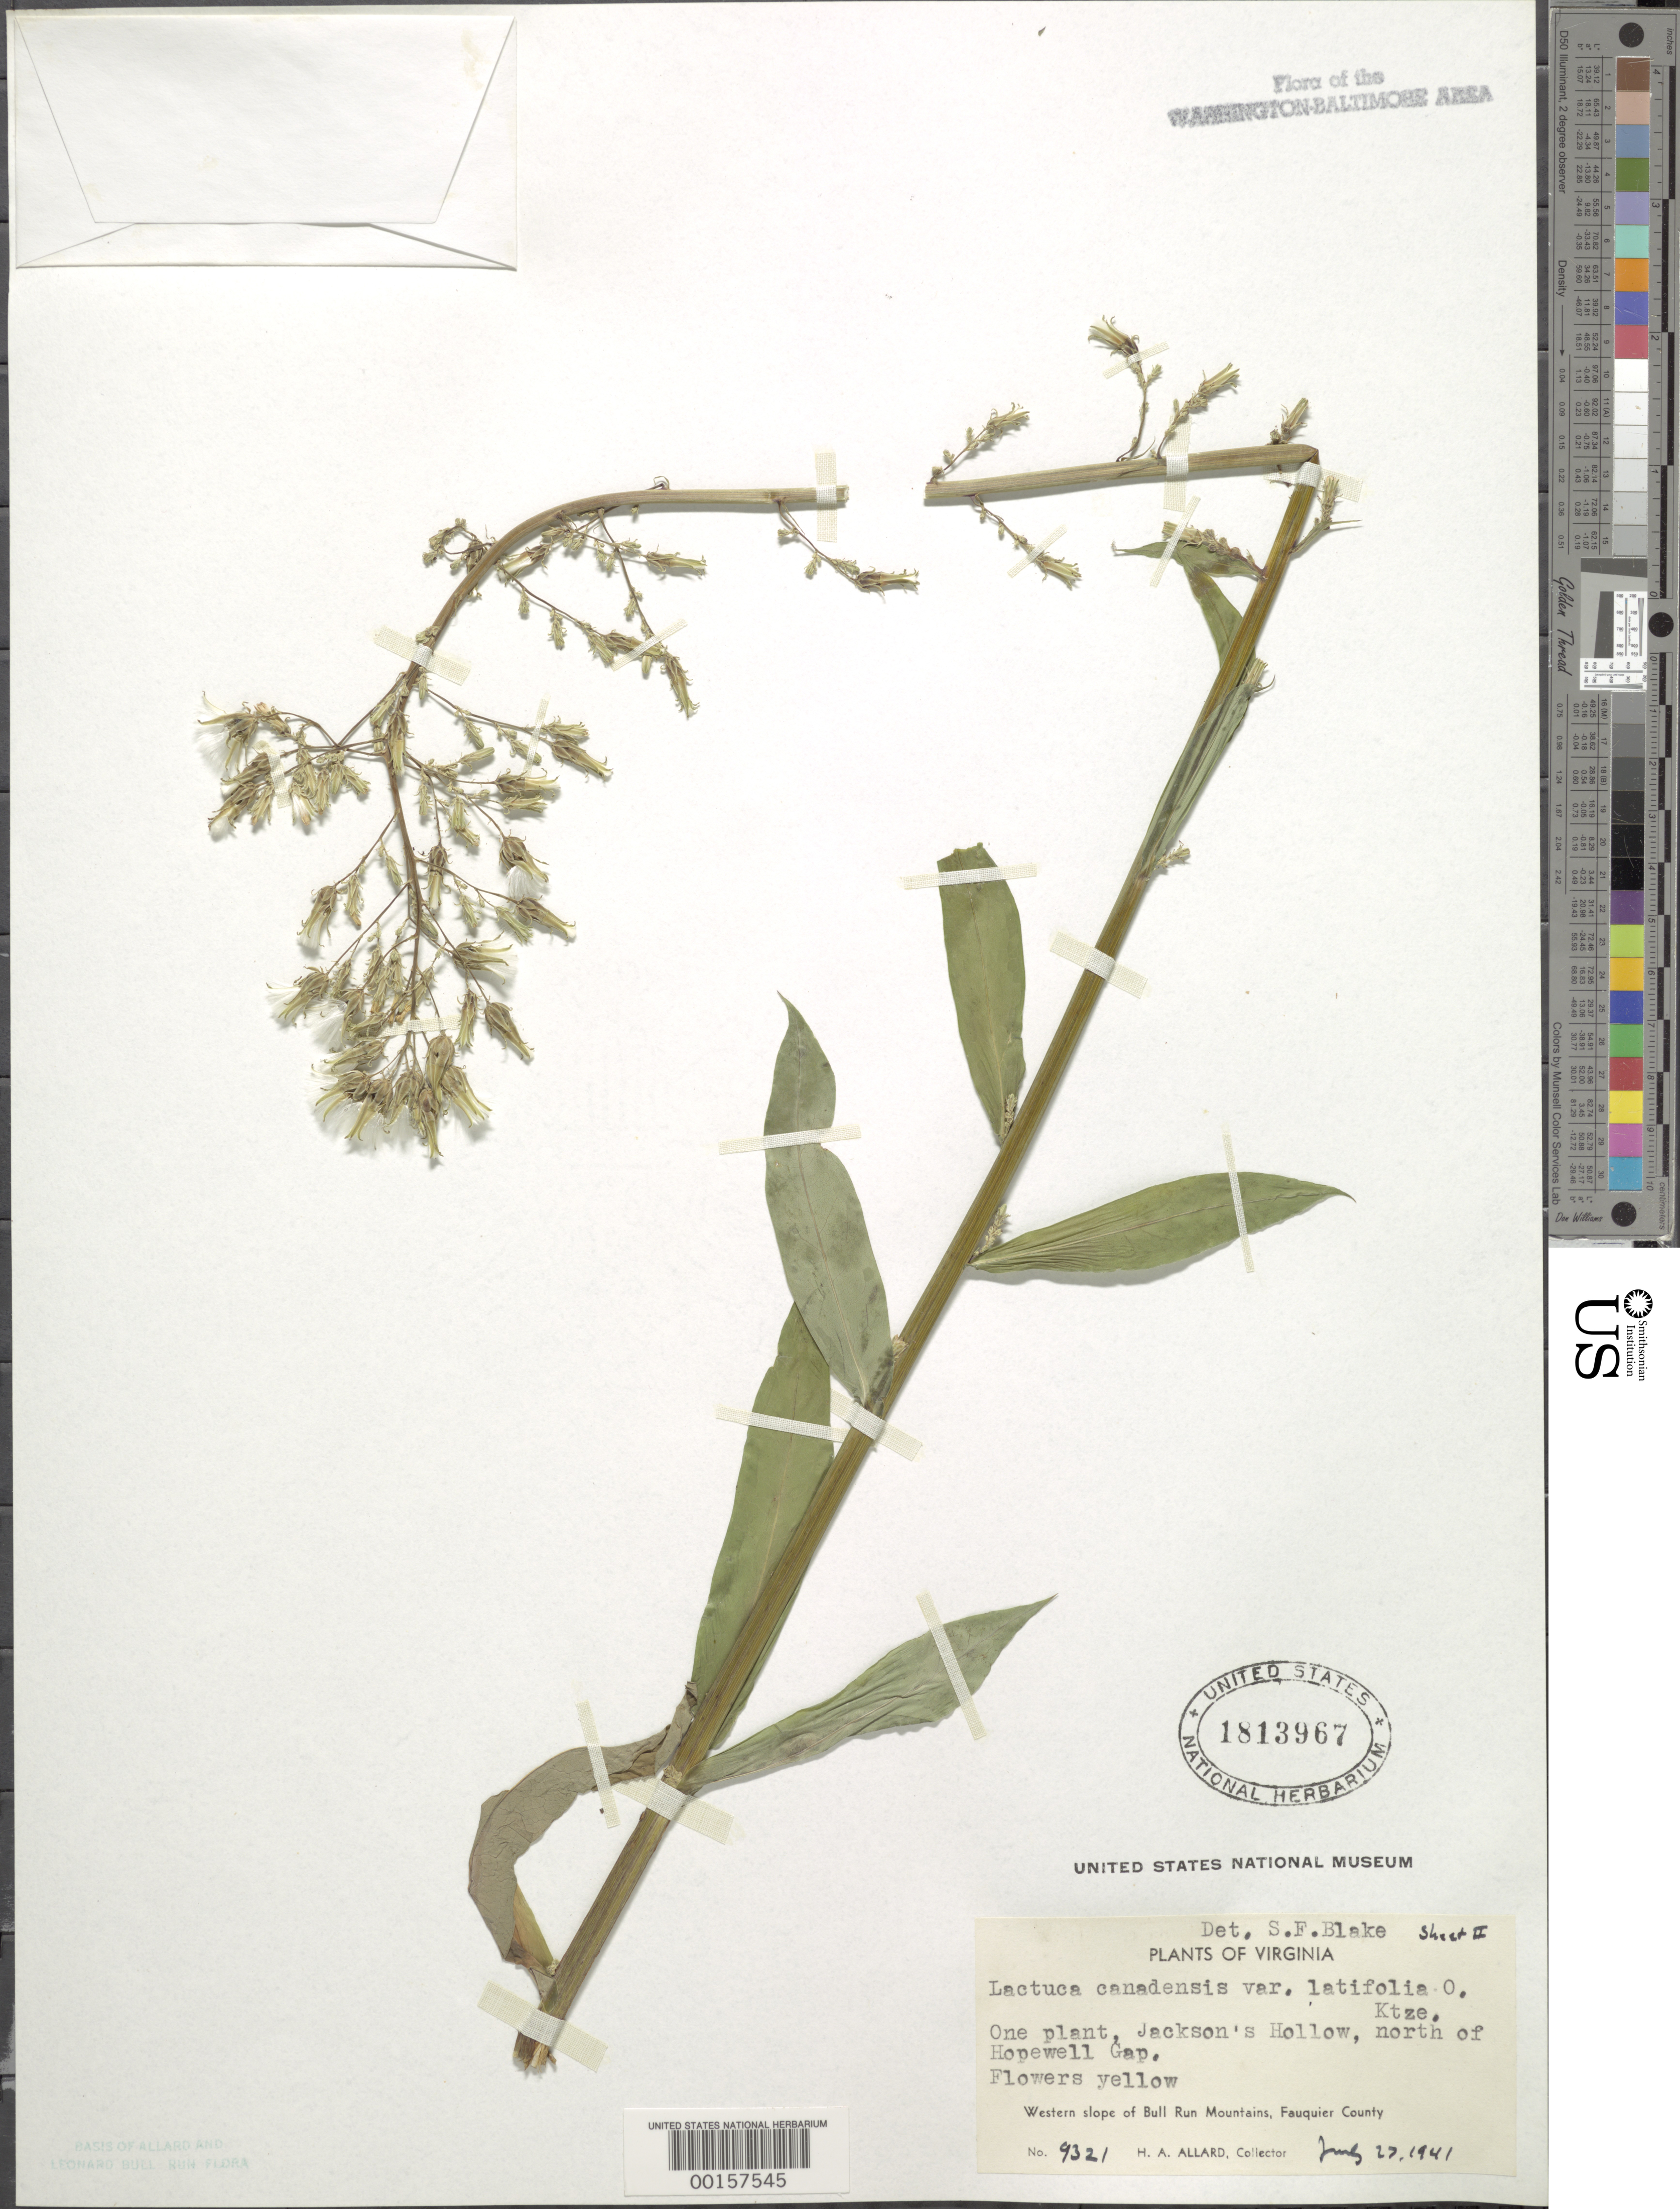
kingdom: Plantae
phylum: Tracheophyta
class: Magnoliopsida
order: Asterales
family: Asteraceae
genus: Lactuca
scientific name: Lactuca canadensis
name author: L.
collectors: H. A. Allard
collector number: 9321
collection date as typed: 27 Jul 1941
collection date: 1941-07-27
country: United States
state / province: Virginia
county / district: Fauquier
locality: North of Hopewell Gap Jacksons Hollow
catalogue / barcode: US 1813967